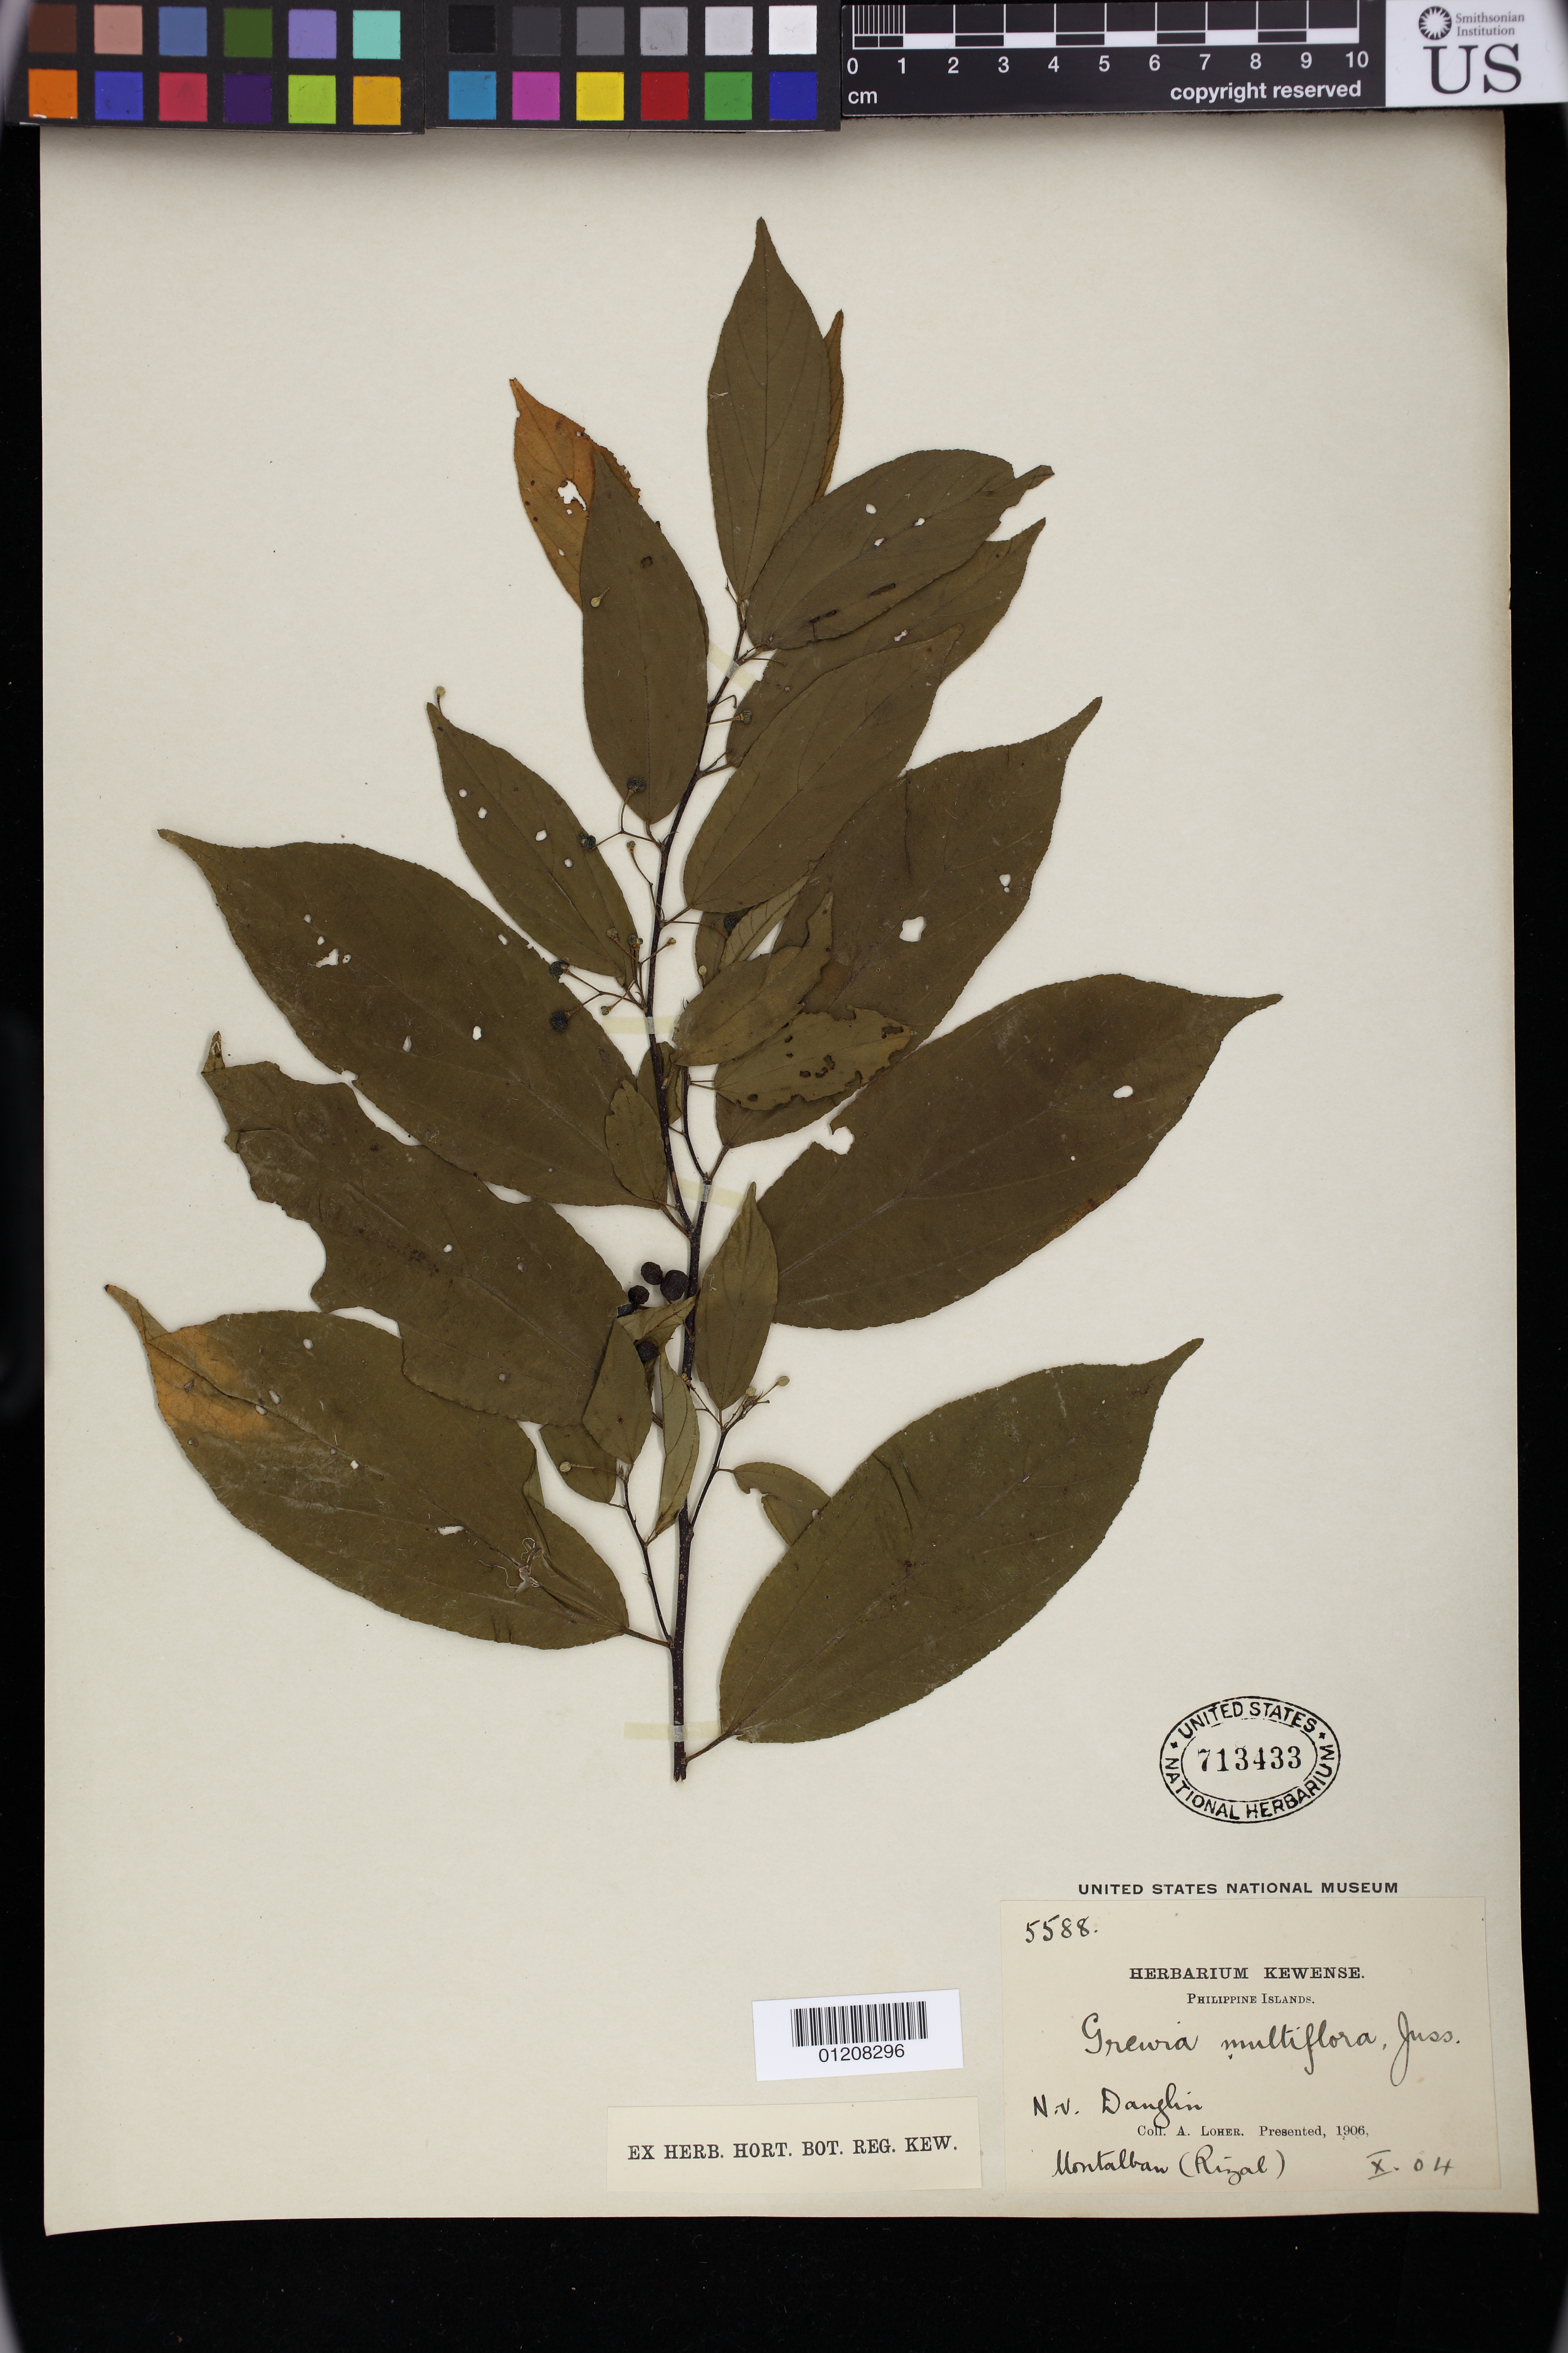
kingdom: Plantae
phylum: Tracheophyta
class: Magnoliopsida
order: Malvales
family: Malvaceae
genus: Grewia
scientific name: Grewia multiflora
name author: Juss.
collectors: A. Loher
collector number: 5588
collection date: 1906-10-04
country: Philippines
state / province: Calabarzon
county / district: Rizal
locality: Rodriguez (Montalban old name)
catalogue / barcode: US 713433